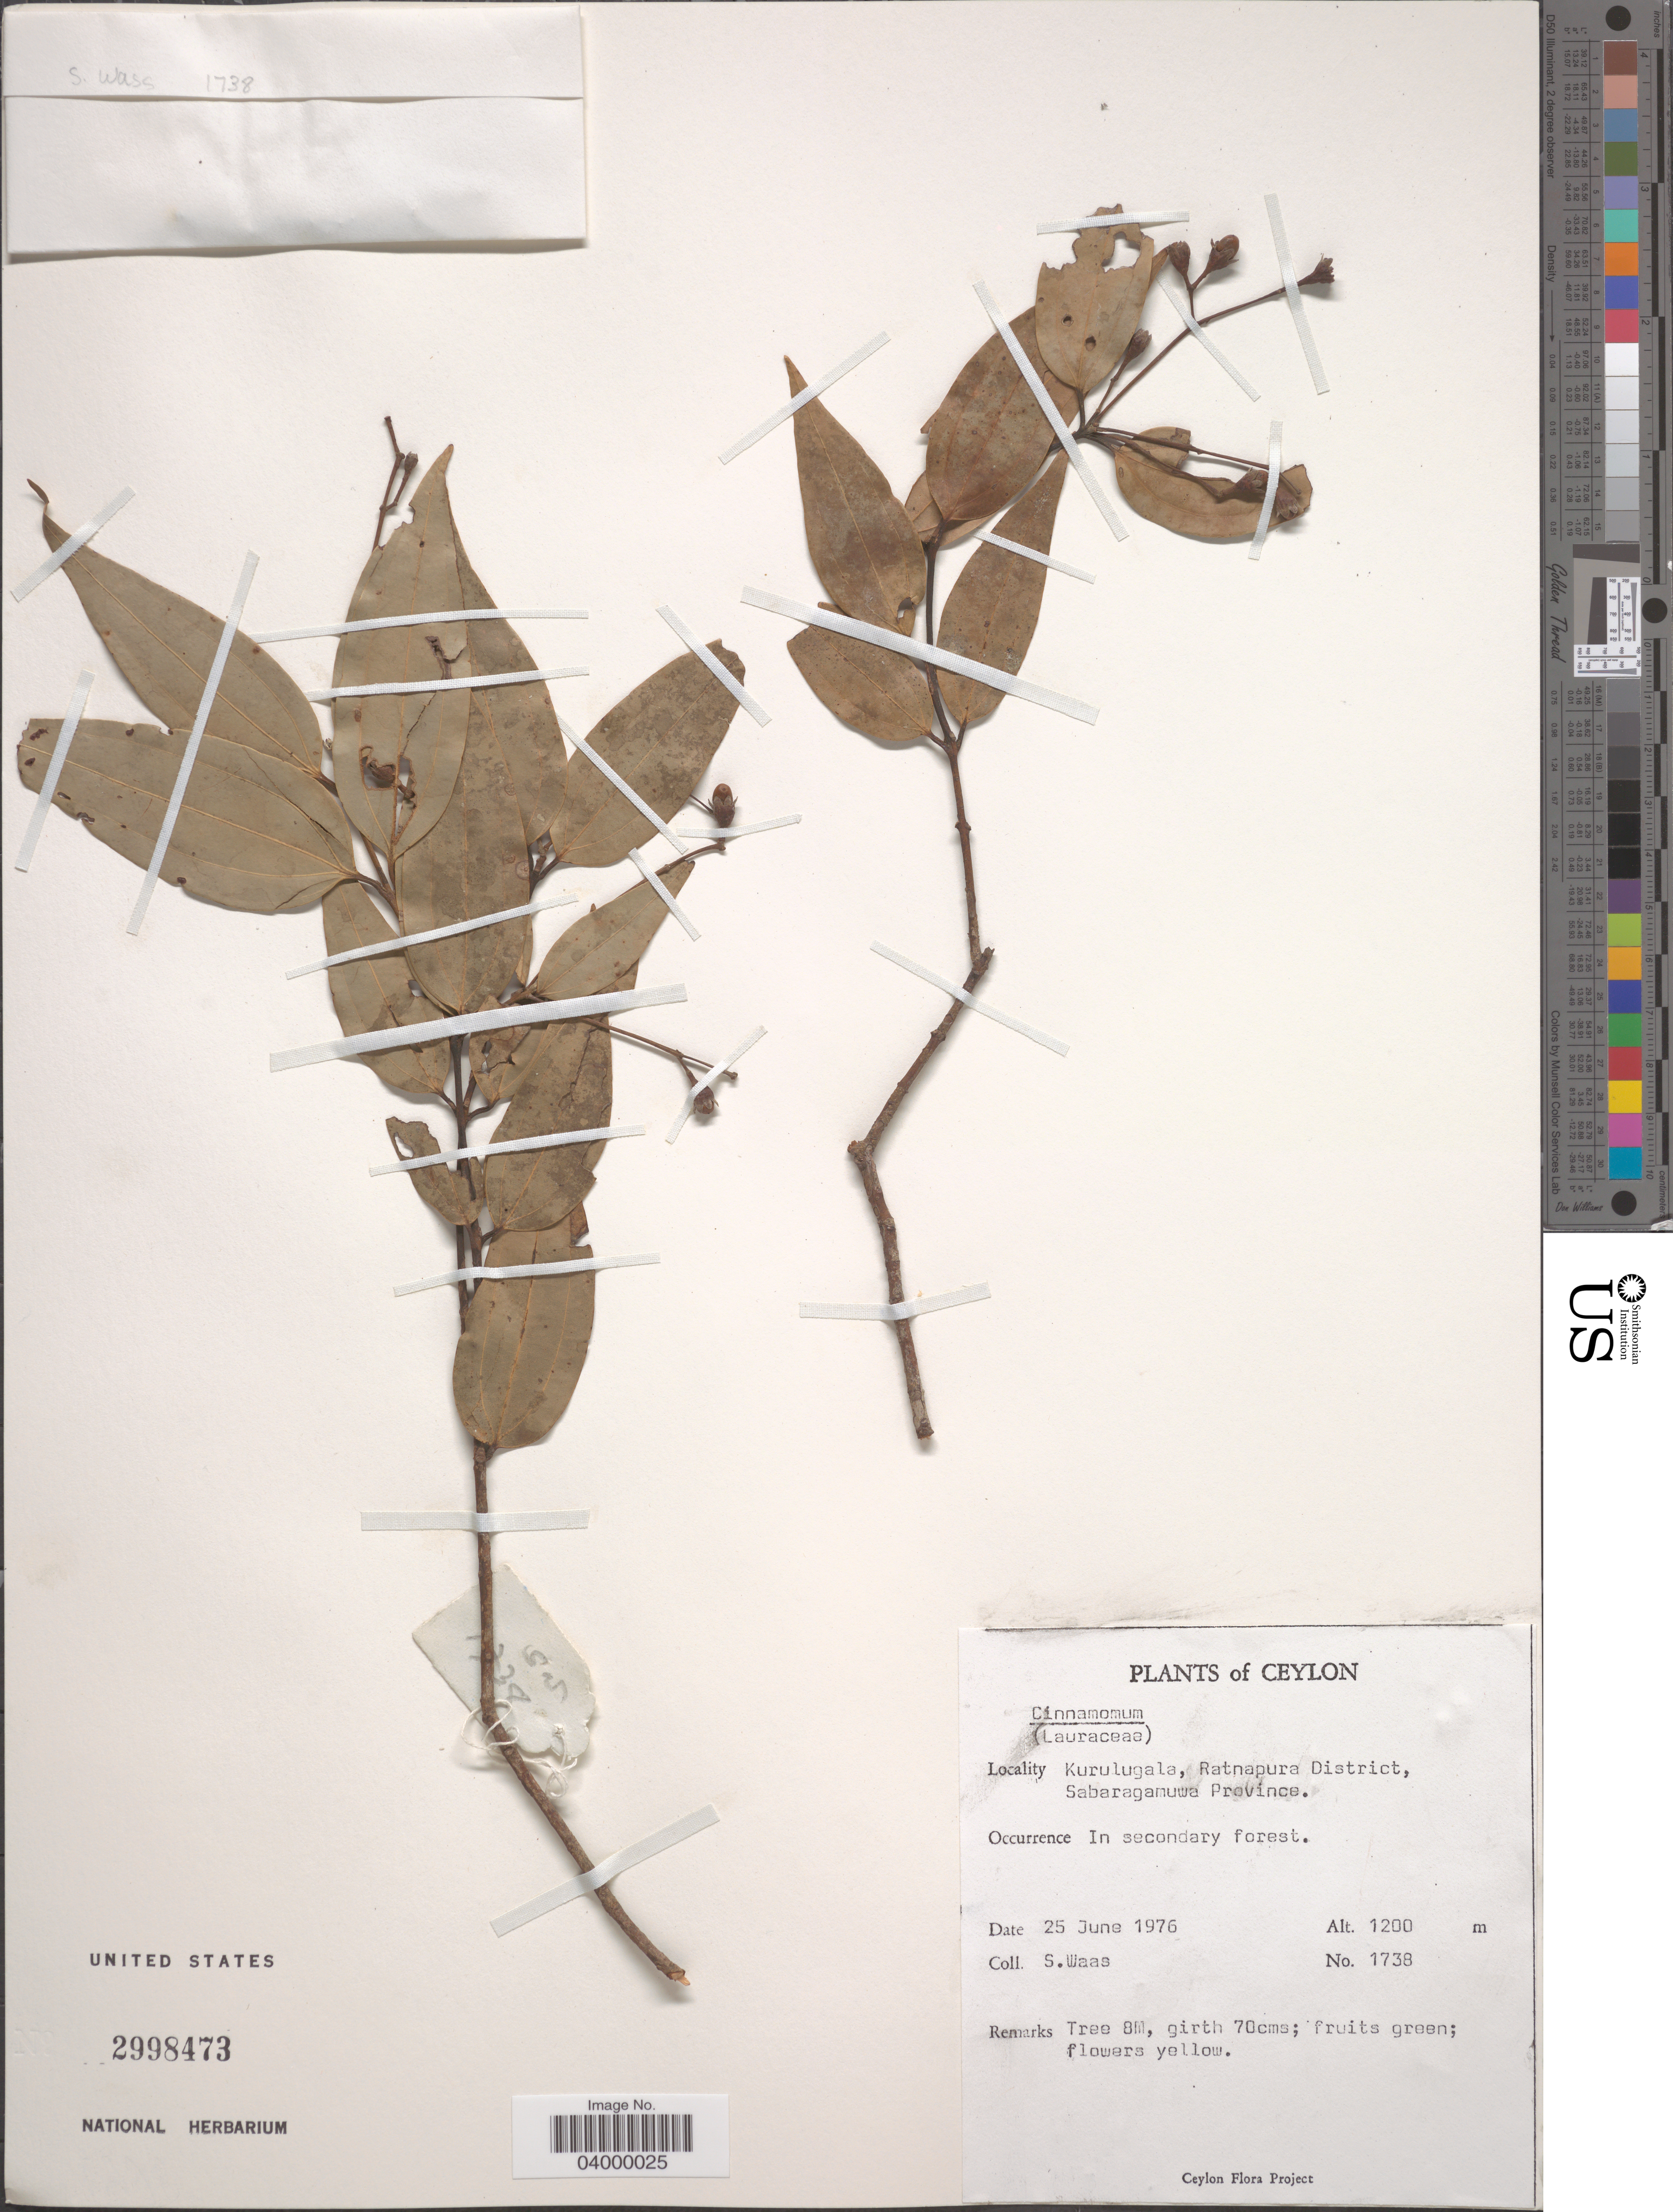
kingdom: Plantae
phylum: Tracheophyta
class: Magnoliopsida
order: Laurales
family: Lauraceae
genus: Cinnamomum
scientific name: Cinnamomum sp.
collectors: S. Waas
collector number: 1738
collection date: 1976-06-25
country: Sri Lanka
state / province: Sabaragamuwa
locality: Ceylon. Kurulugala, Ratnapura District.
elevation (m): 1200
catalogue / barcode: US 2998473